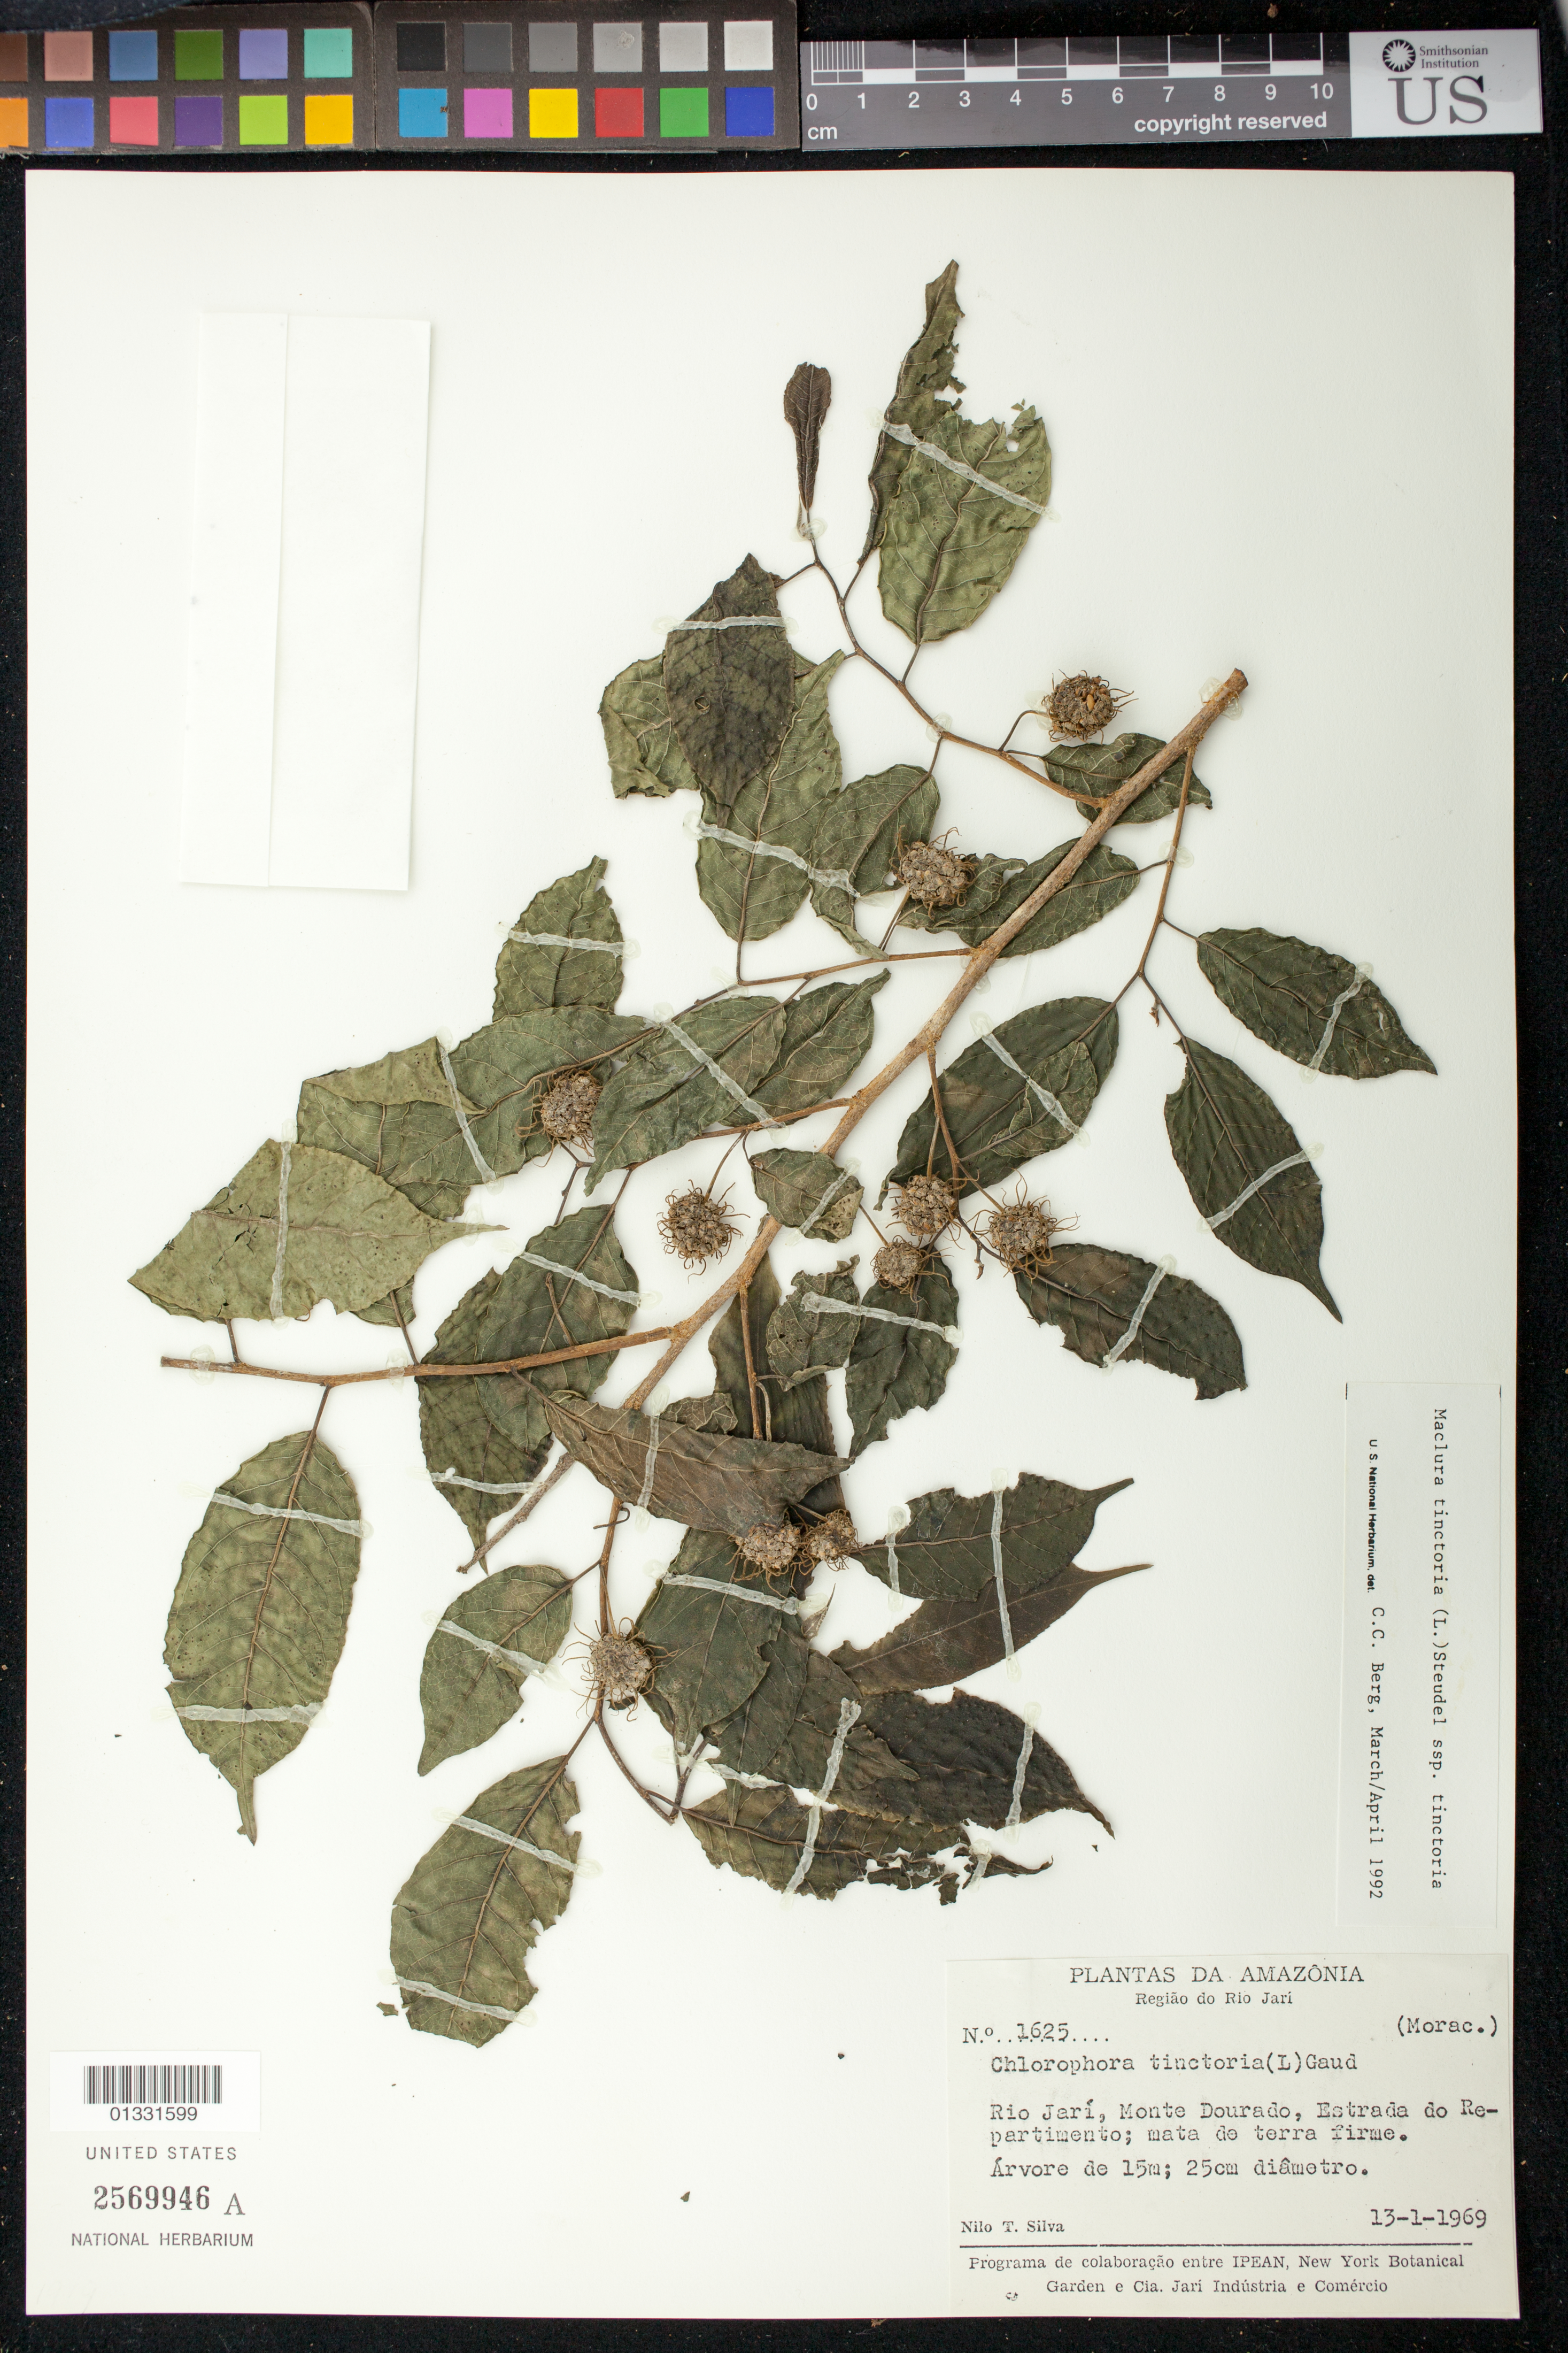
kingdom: Plantae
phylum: Tracheophyta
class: Magnoliopsida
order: Rosales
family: Moraceae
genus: Maclura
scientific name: Maclura tinctoria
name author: (L.) D. Don ex Steud.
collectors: N. T. Silva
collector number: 1625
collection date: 1969-01-13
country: Brazil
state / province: Pará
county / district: Almeirim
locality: Rio Jarí, Monte Dourado, Estrada do Repartimento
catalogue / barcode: US 2569946A